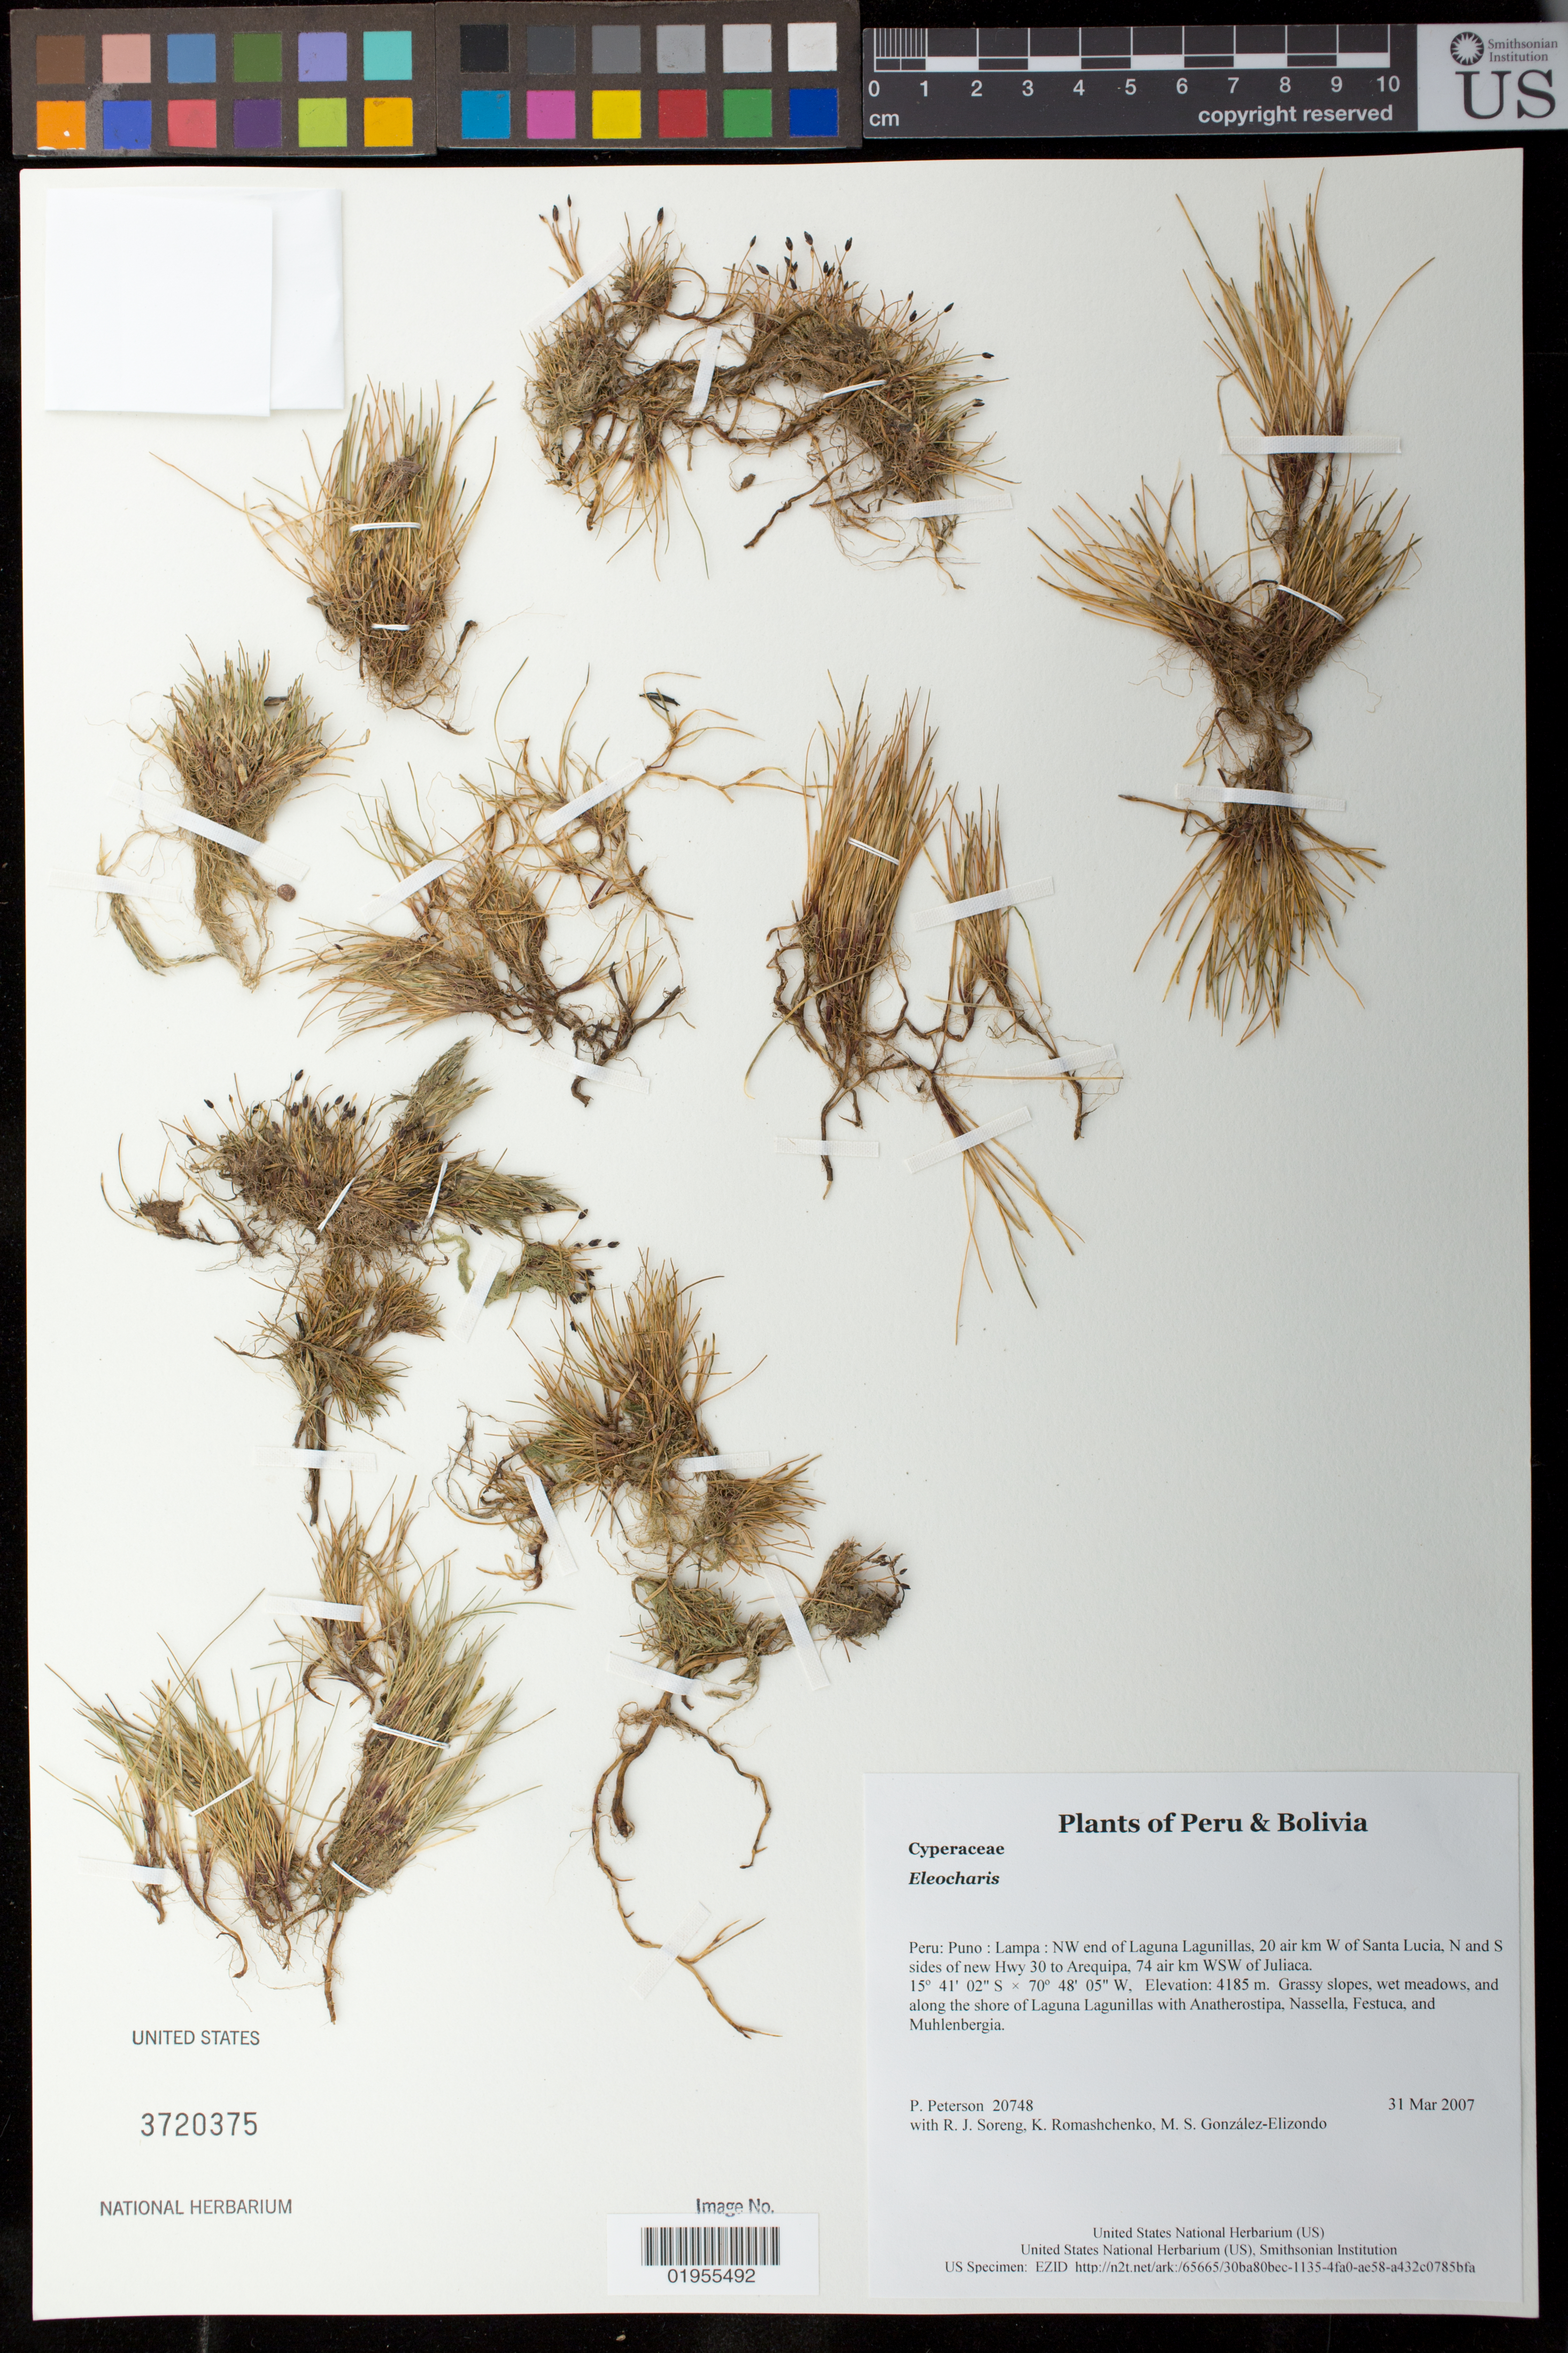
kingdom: Plantae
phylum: Tracheophyta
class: Liliopsida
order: Poales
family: Cyperaceae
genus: Eleocharis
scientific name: Eleocharis sp.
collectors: P. M. Peterson, R. J. Soreng, K. Romashchenko & M. S. González-Elizondo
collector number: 20748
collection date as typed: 31 Mar 2007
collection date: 2007-03-31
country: Peru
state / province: Puno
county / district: Lampa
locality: NW end of Laguna Lagunillas, 20 air km W of Santa Lucia, N and S sides of new Hwy 30 to Arequipa, 74 air km WSW of Juliaca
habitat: Grassy slopes, wet meadows, and along the shore of Laguna Lagunillas with Anatherostipa, Nassella, Festuca, and Muhlenbergia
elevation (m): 4185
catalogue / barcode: US 3720375